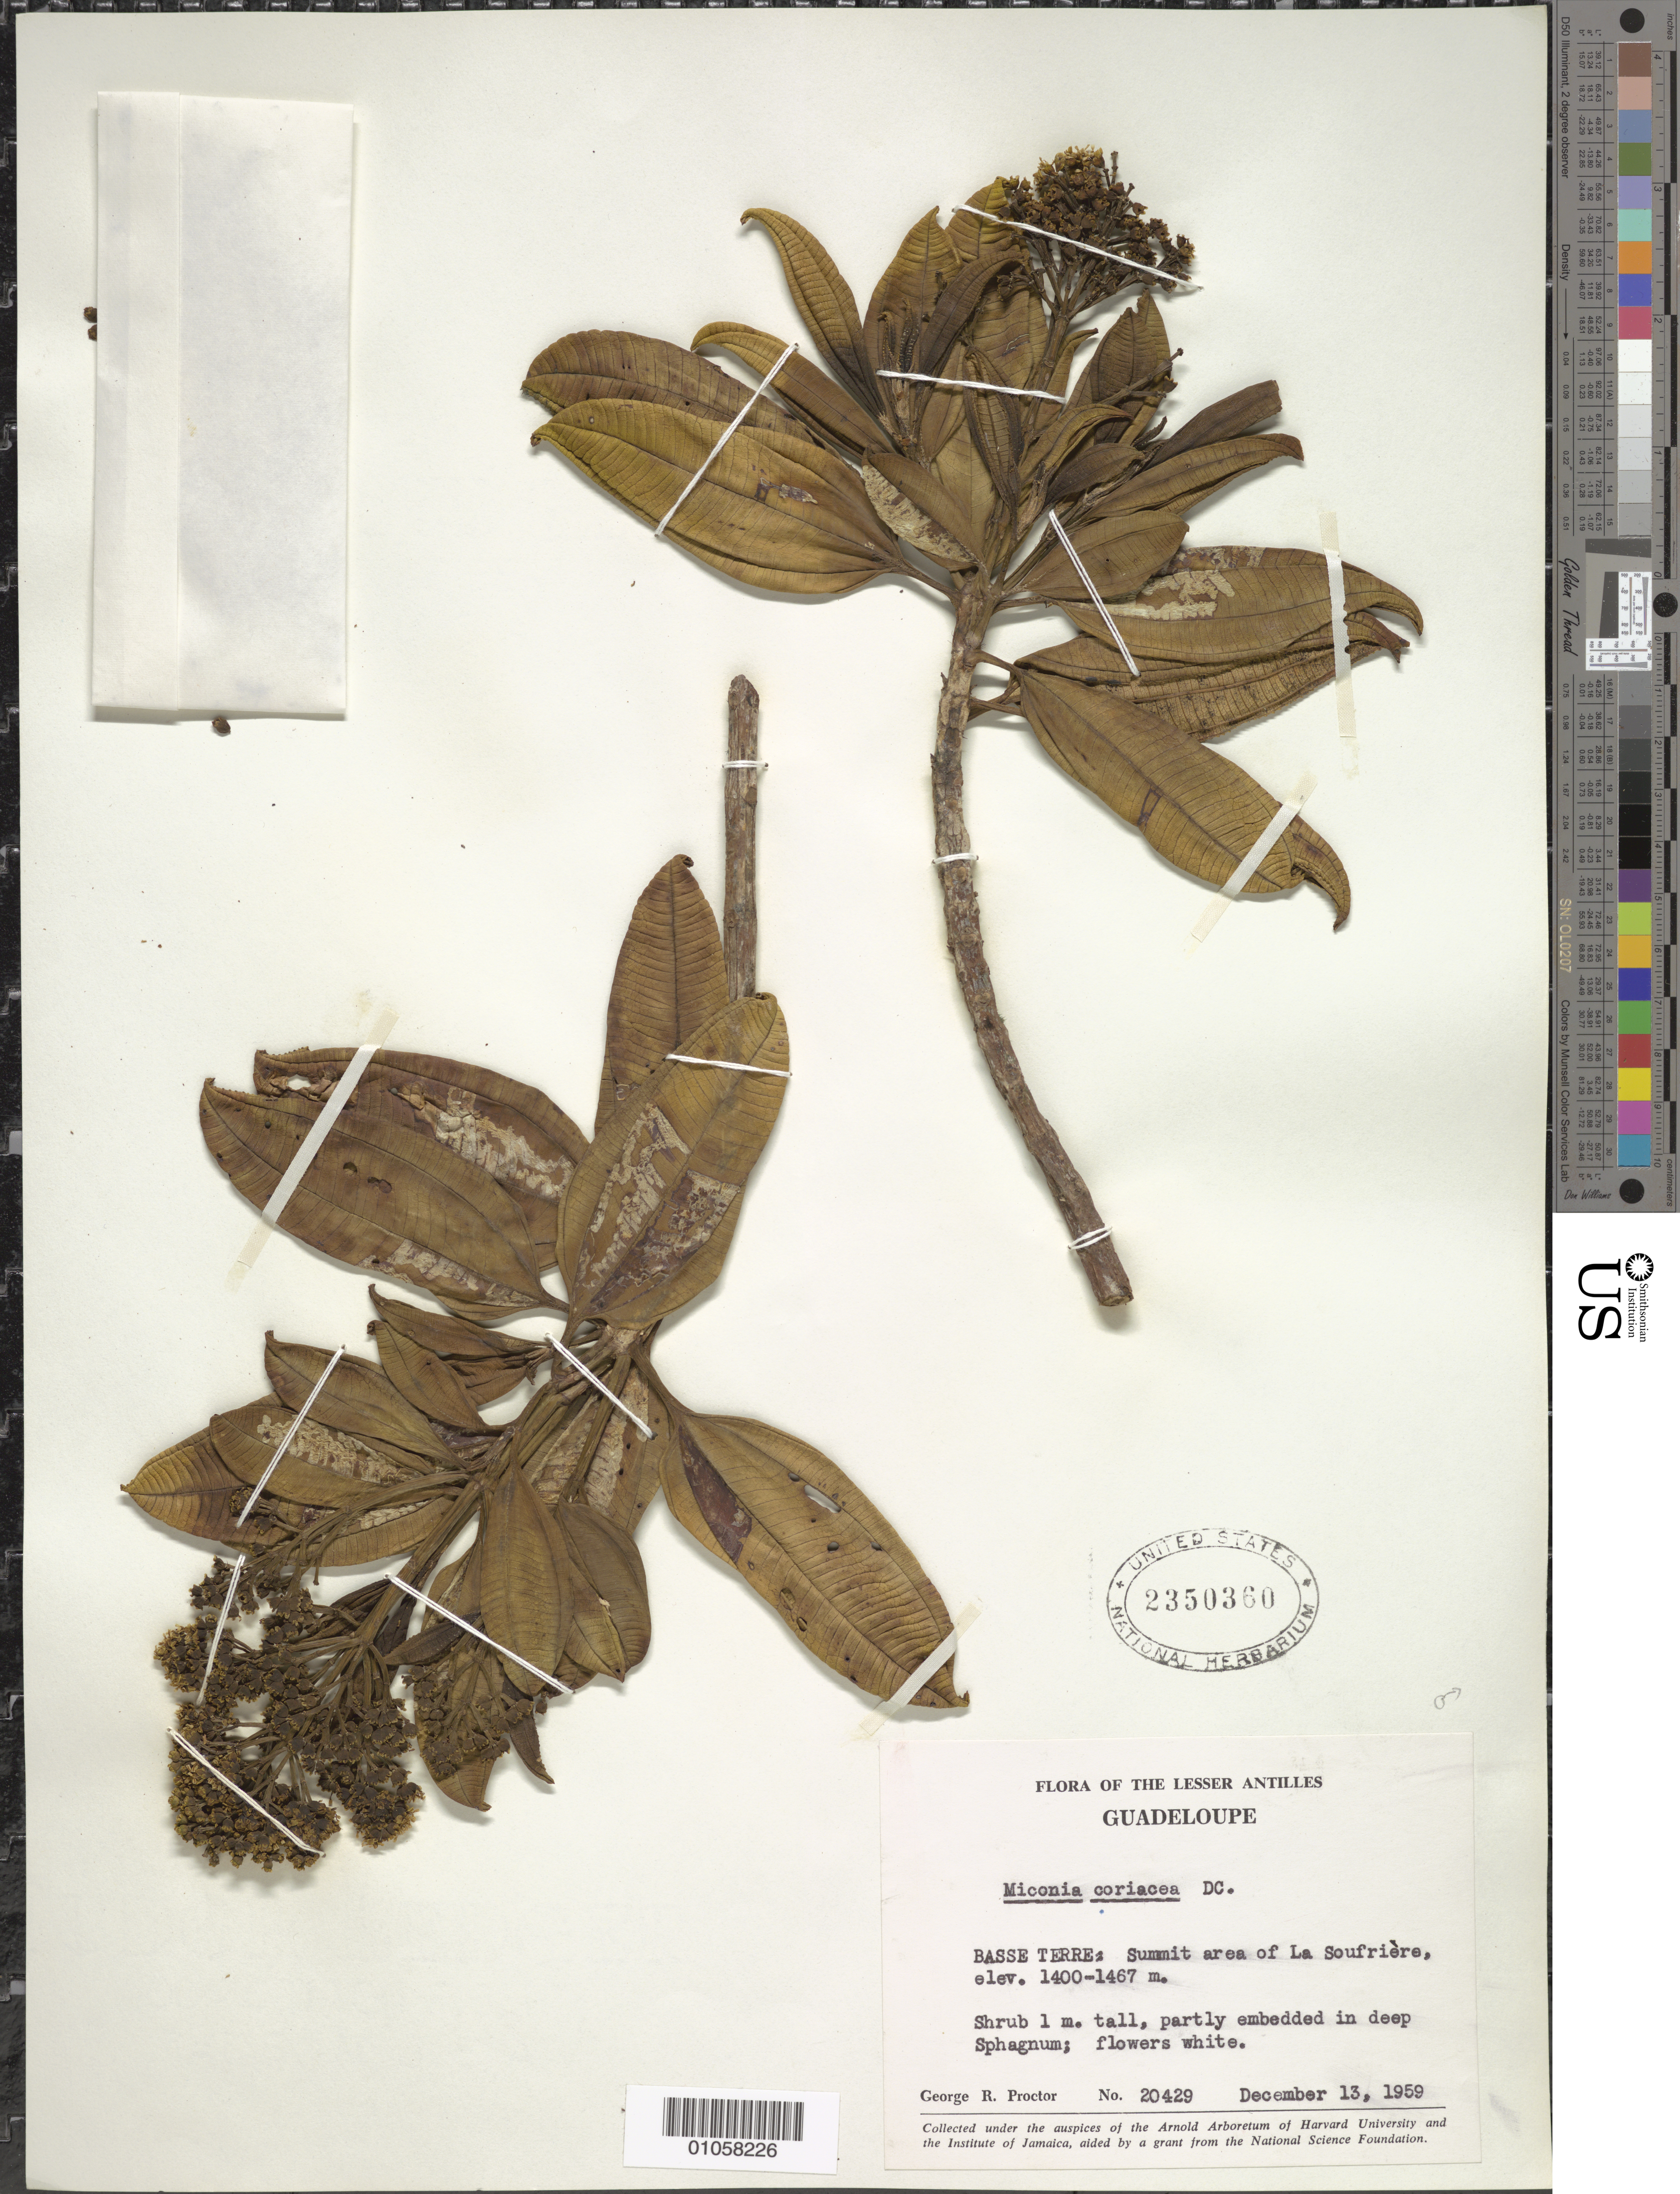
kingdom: Plantae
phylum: Tracheophyta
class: Magnoliopsida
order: Myrtales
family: Melastomataceae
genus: Miconia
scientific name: Miconia coriacea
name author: (Sw.) DC.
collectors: G. R. Proctor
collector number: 20429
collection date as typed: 13 Dec 1959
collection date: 1959-12-13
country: Guadeloupe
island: Basse Terre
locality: La Soufrière, summit area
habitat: Partly embedded in deep Sphagnum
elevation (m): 1400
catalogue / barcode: US 2350360